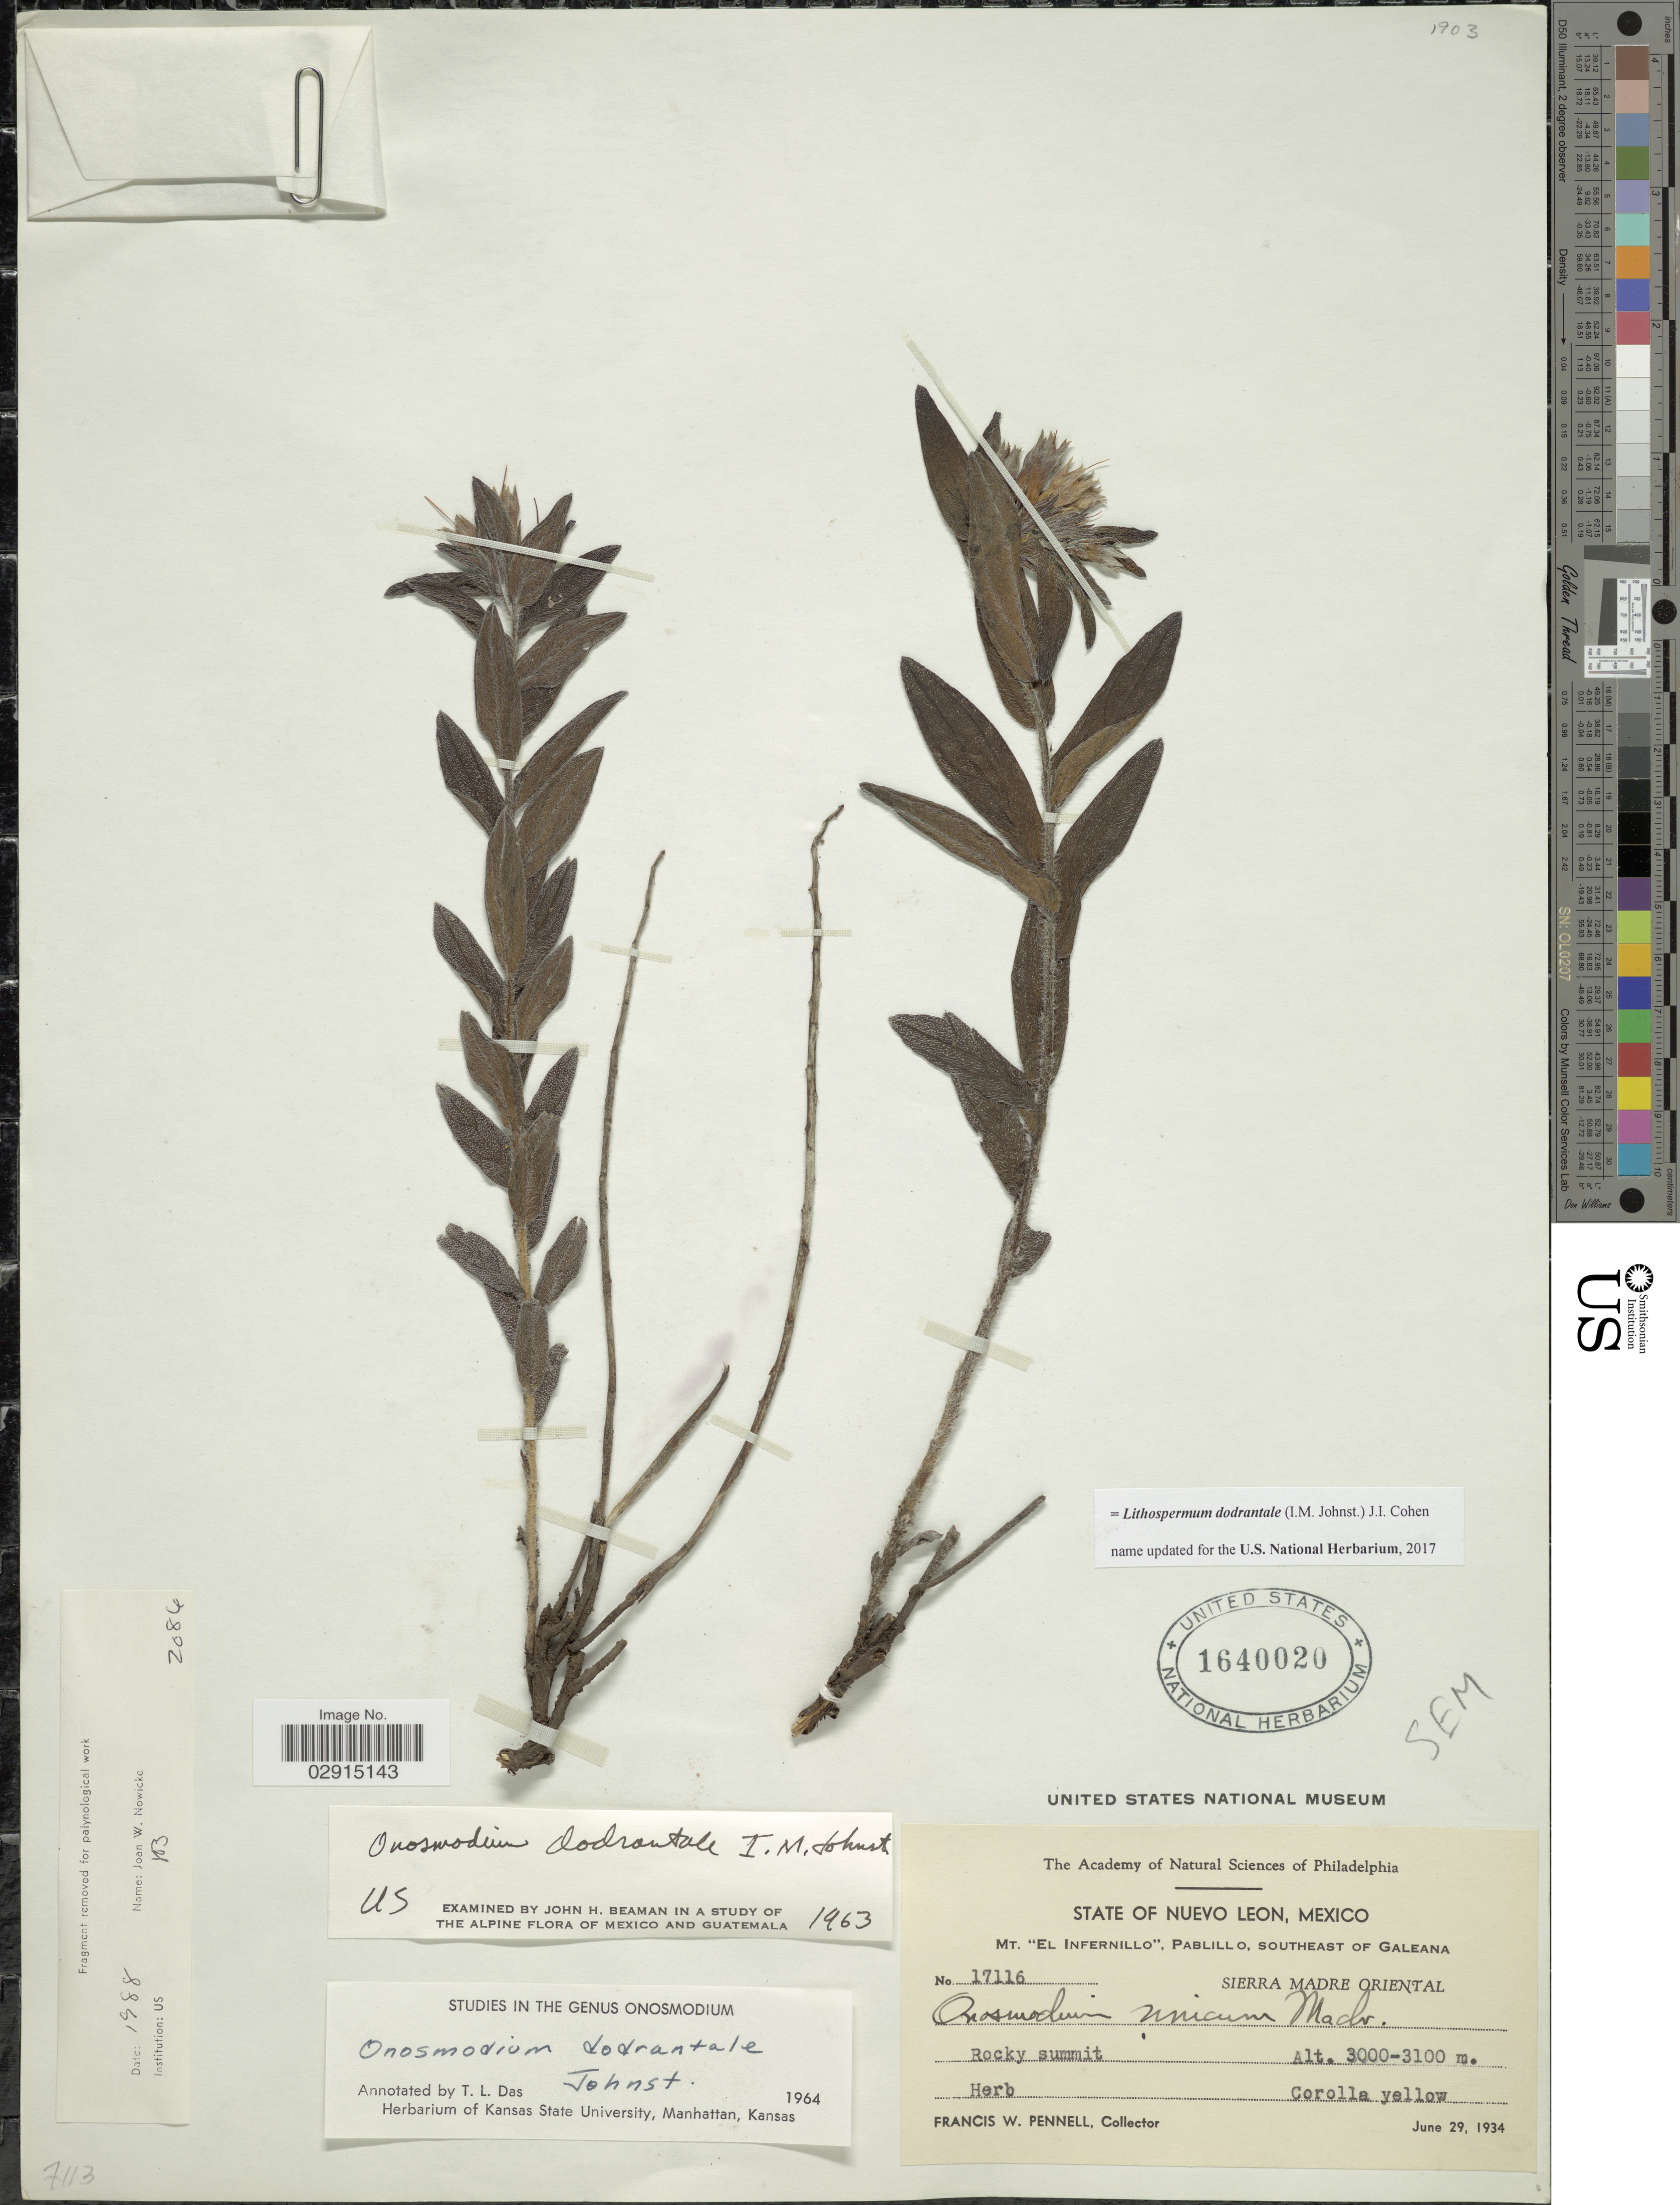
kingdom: Plantae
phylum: Tracheophyta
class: Magnoliopsida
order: Boraginales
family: Boraginaceae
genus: Lithospermum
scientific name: Lithospermum dodrantale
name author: (I.M. Johnst.) Cohen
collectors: F. W. Pennell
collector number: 17116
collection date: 1934-06-29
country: Mexico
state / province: Nuevo León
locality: Mt. "El Infernillo". Pablillo, Southeast of Galeana. Sierra Madre Oriental. Rocky summit.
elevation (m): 3000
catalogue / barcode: US 1640020